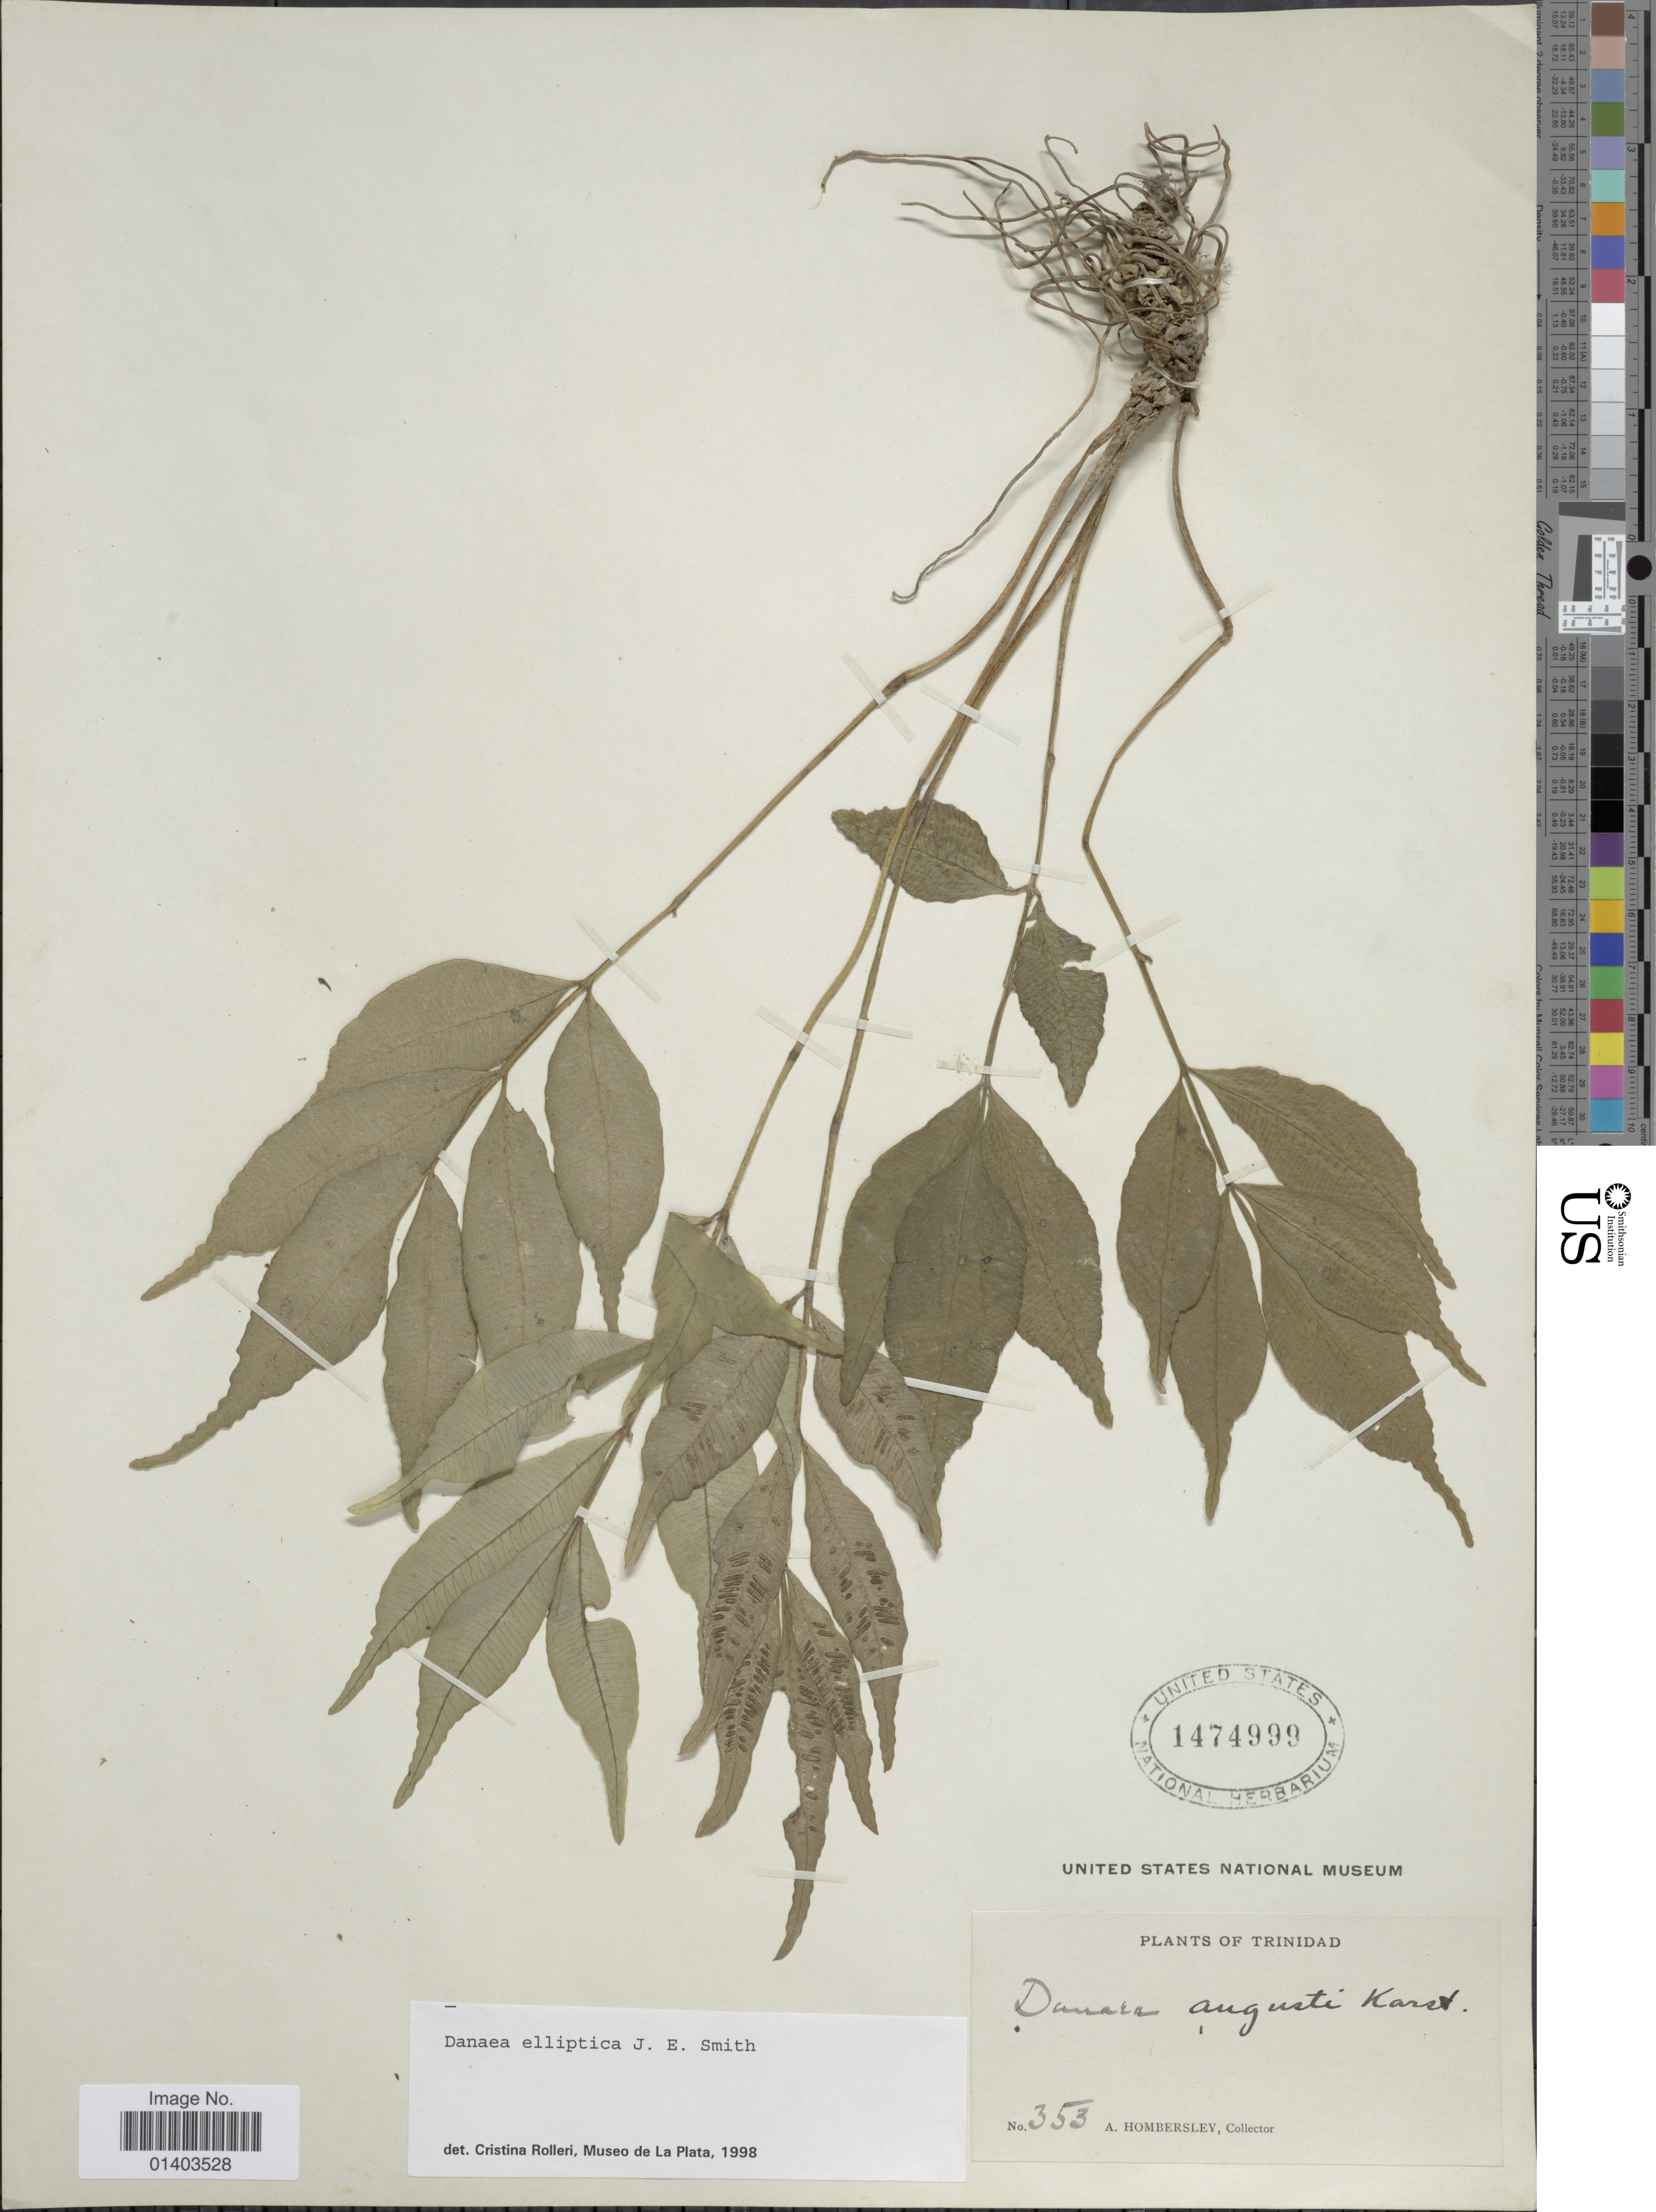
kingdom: Plantae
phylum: Tracheophyta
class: Polypodiopsida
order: Marattiales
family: Marattiaceae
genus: Danaea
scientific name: Danaea elliptica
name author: Sm.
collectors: A. Hombersley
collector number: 353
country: Trinidad and Tobago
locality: Trinidad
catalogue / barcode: US 1474999